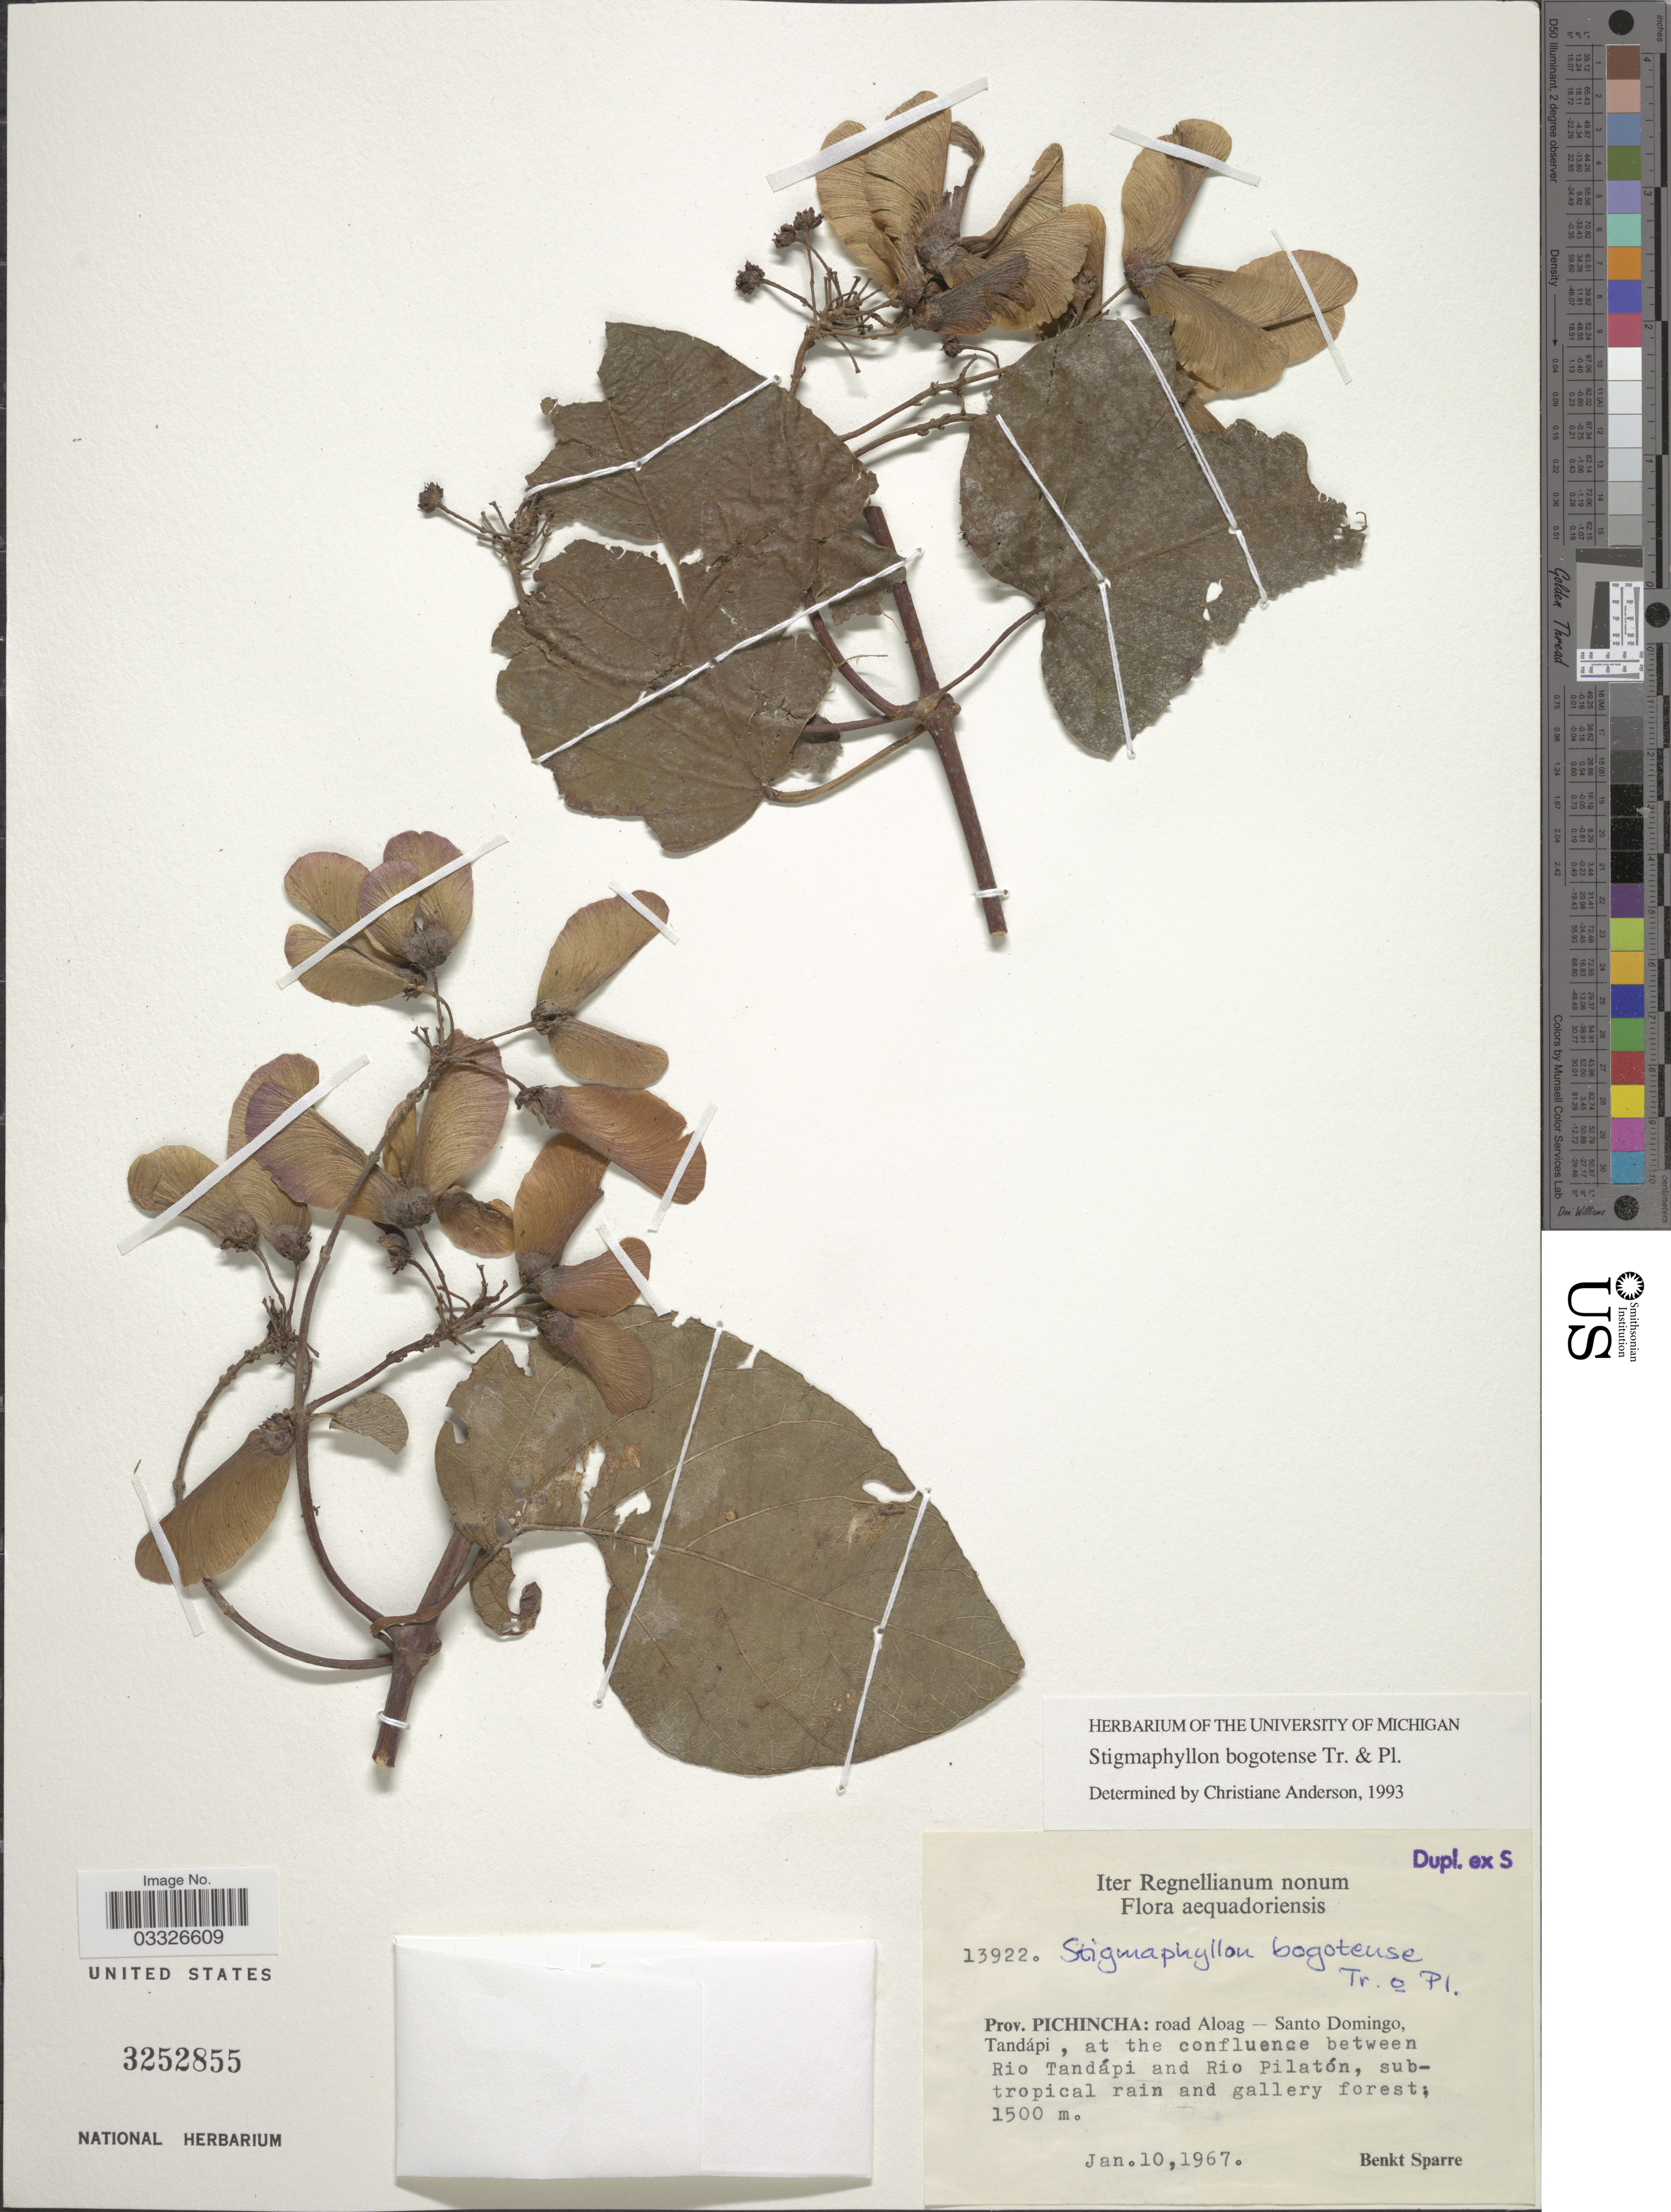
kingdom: Plantae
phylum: Tracheophyta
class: Magnoliopsida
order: Malpighiales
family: Malpighiaceae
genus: Stigmaphyllon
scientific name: Stigmaphyllon bogotense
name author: Triana & Planch.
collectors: B. Sparre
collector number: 13922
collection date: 1967-01-10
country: Ecuador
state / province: Pichincha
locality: Aequadoriensis. Road Along - Santo Domingo Tandápi, at the confluence between Rio Tandápi and Rio Pilatón.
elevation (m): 1500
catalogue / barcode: US 3252855